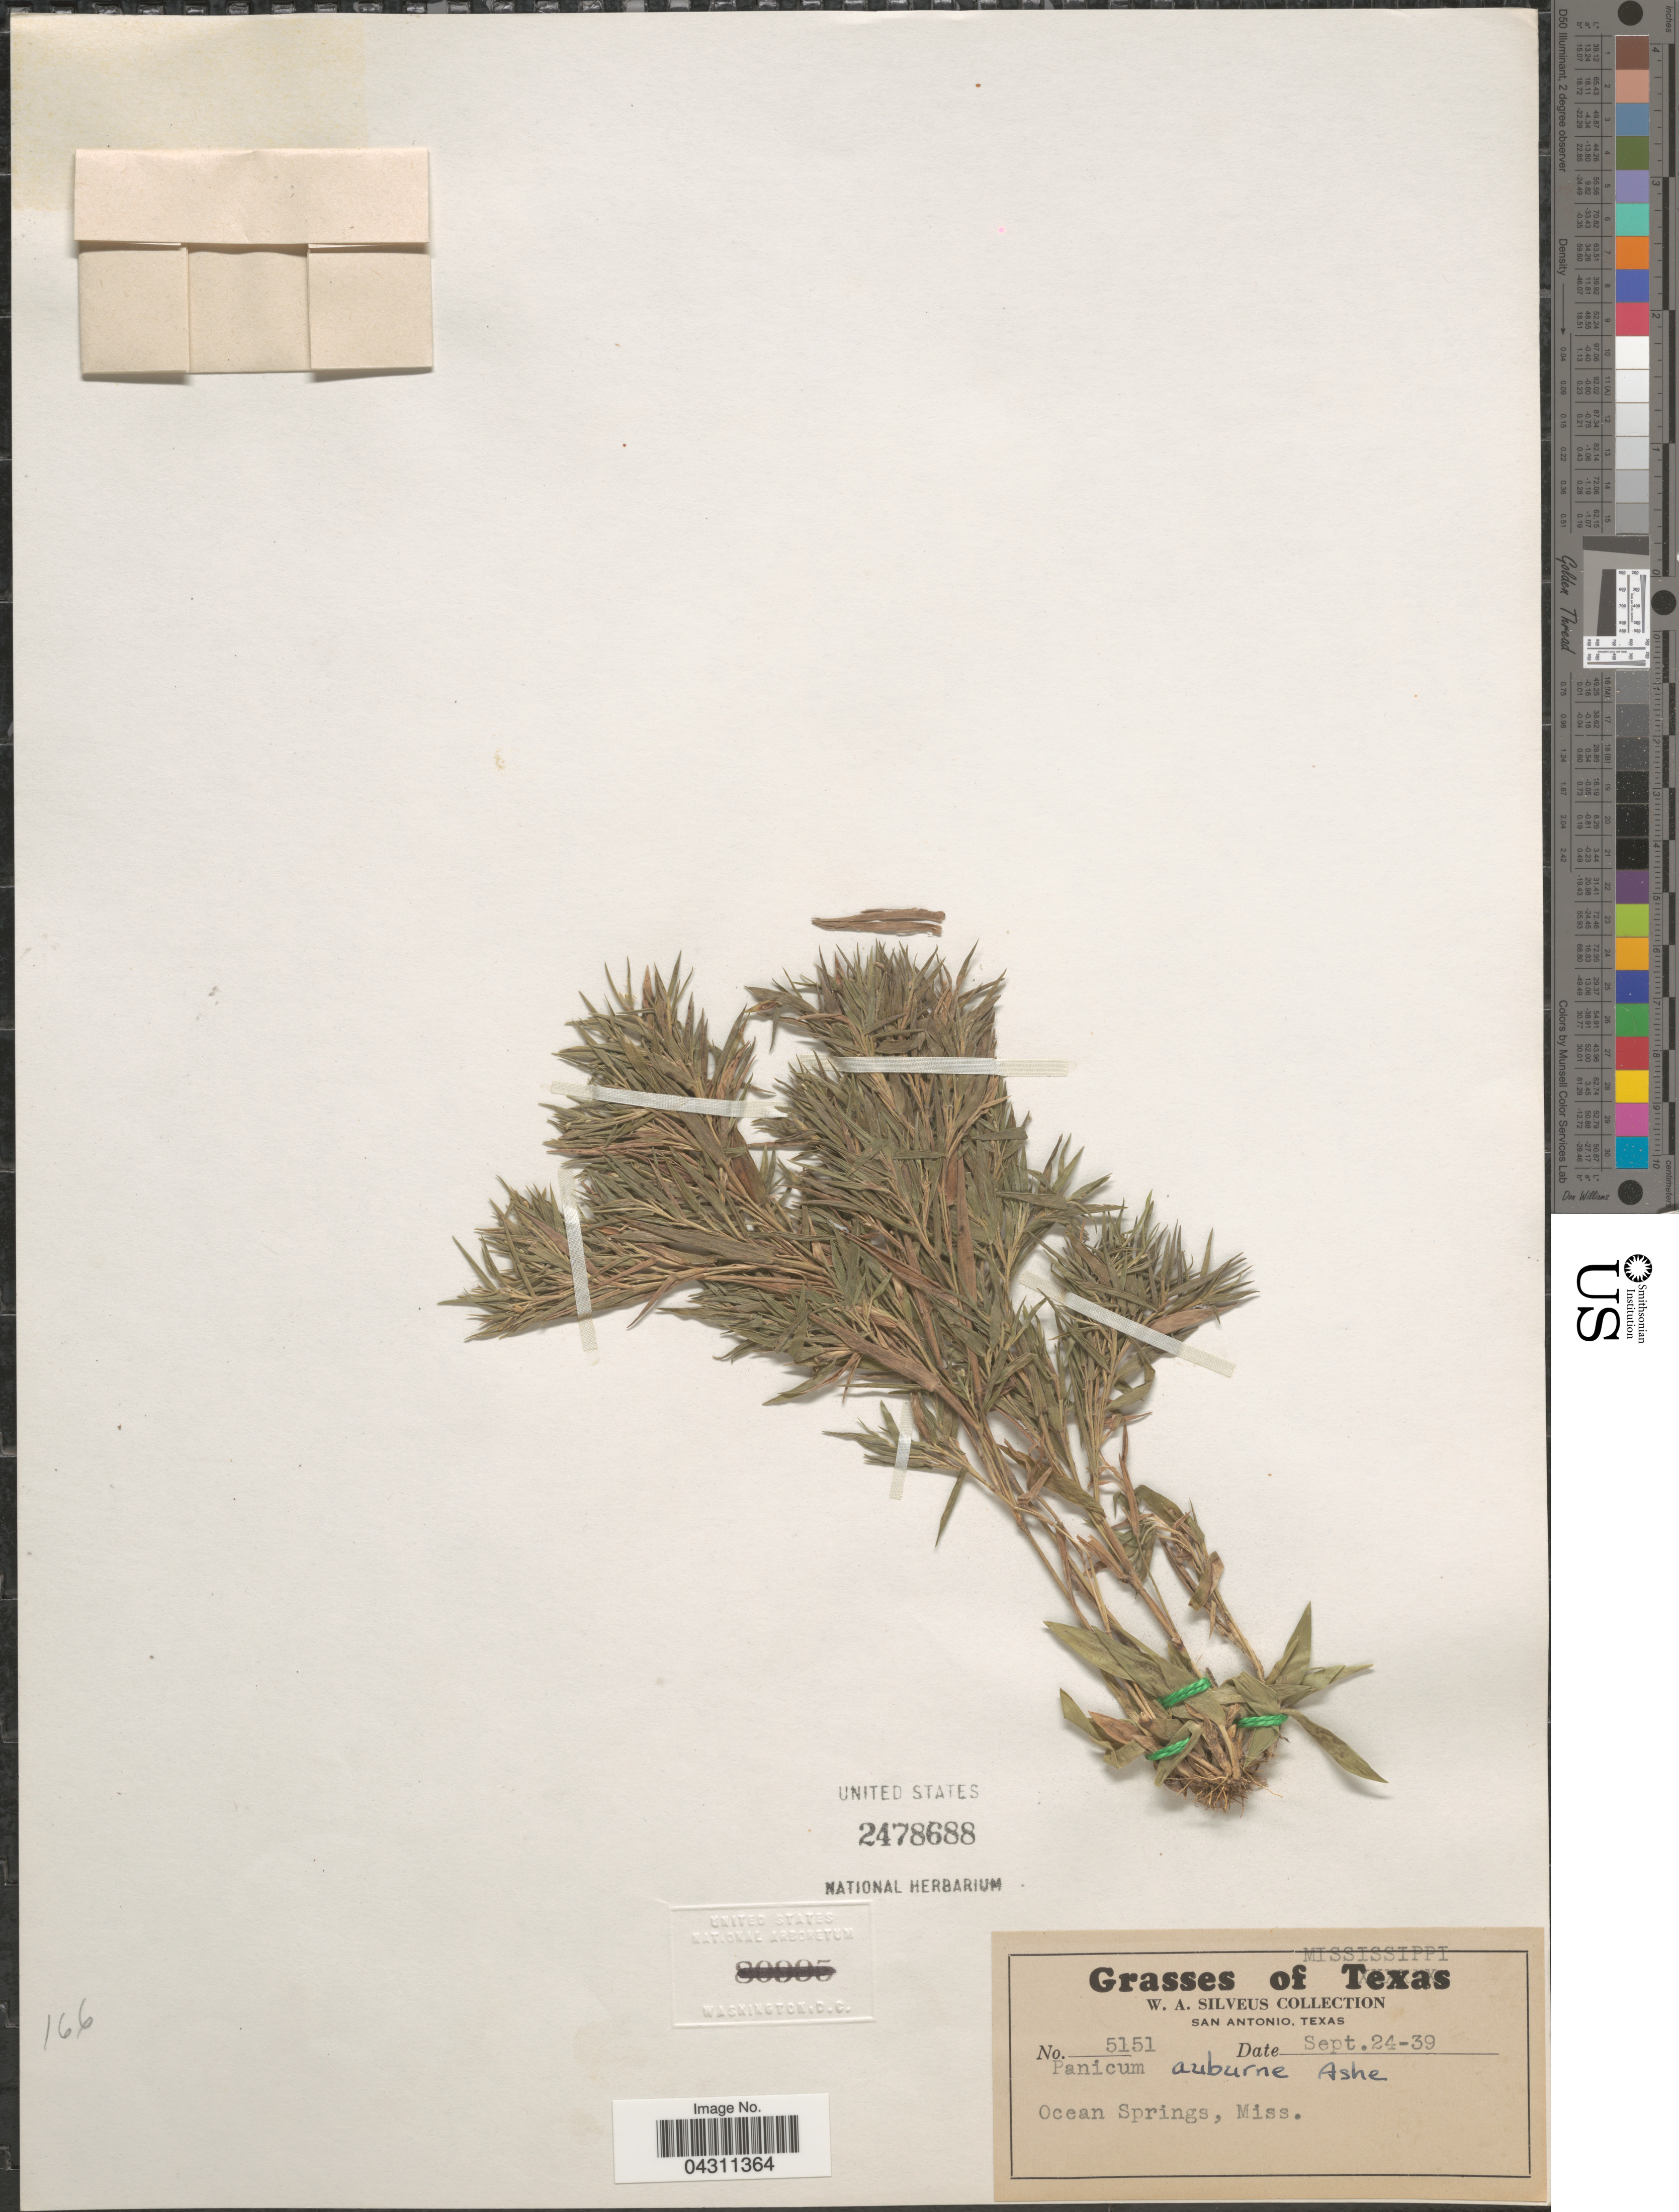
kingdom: Plantae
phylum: Tracheophyta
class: Liliopsida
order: Poales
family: Poaceae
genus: Dichanthelium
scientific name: Dichanthelium sphaerocarpon var. sphaerocarpon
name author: (Elliott) Gould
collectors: W. Silveus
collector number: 5151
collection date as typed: Transcribed d/m/y: 24/9/39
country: United States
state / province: Mississippi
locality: Ocean Springs.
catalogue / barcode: US 2478688